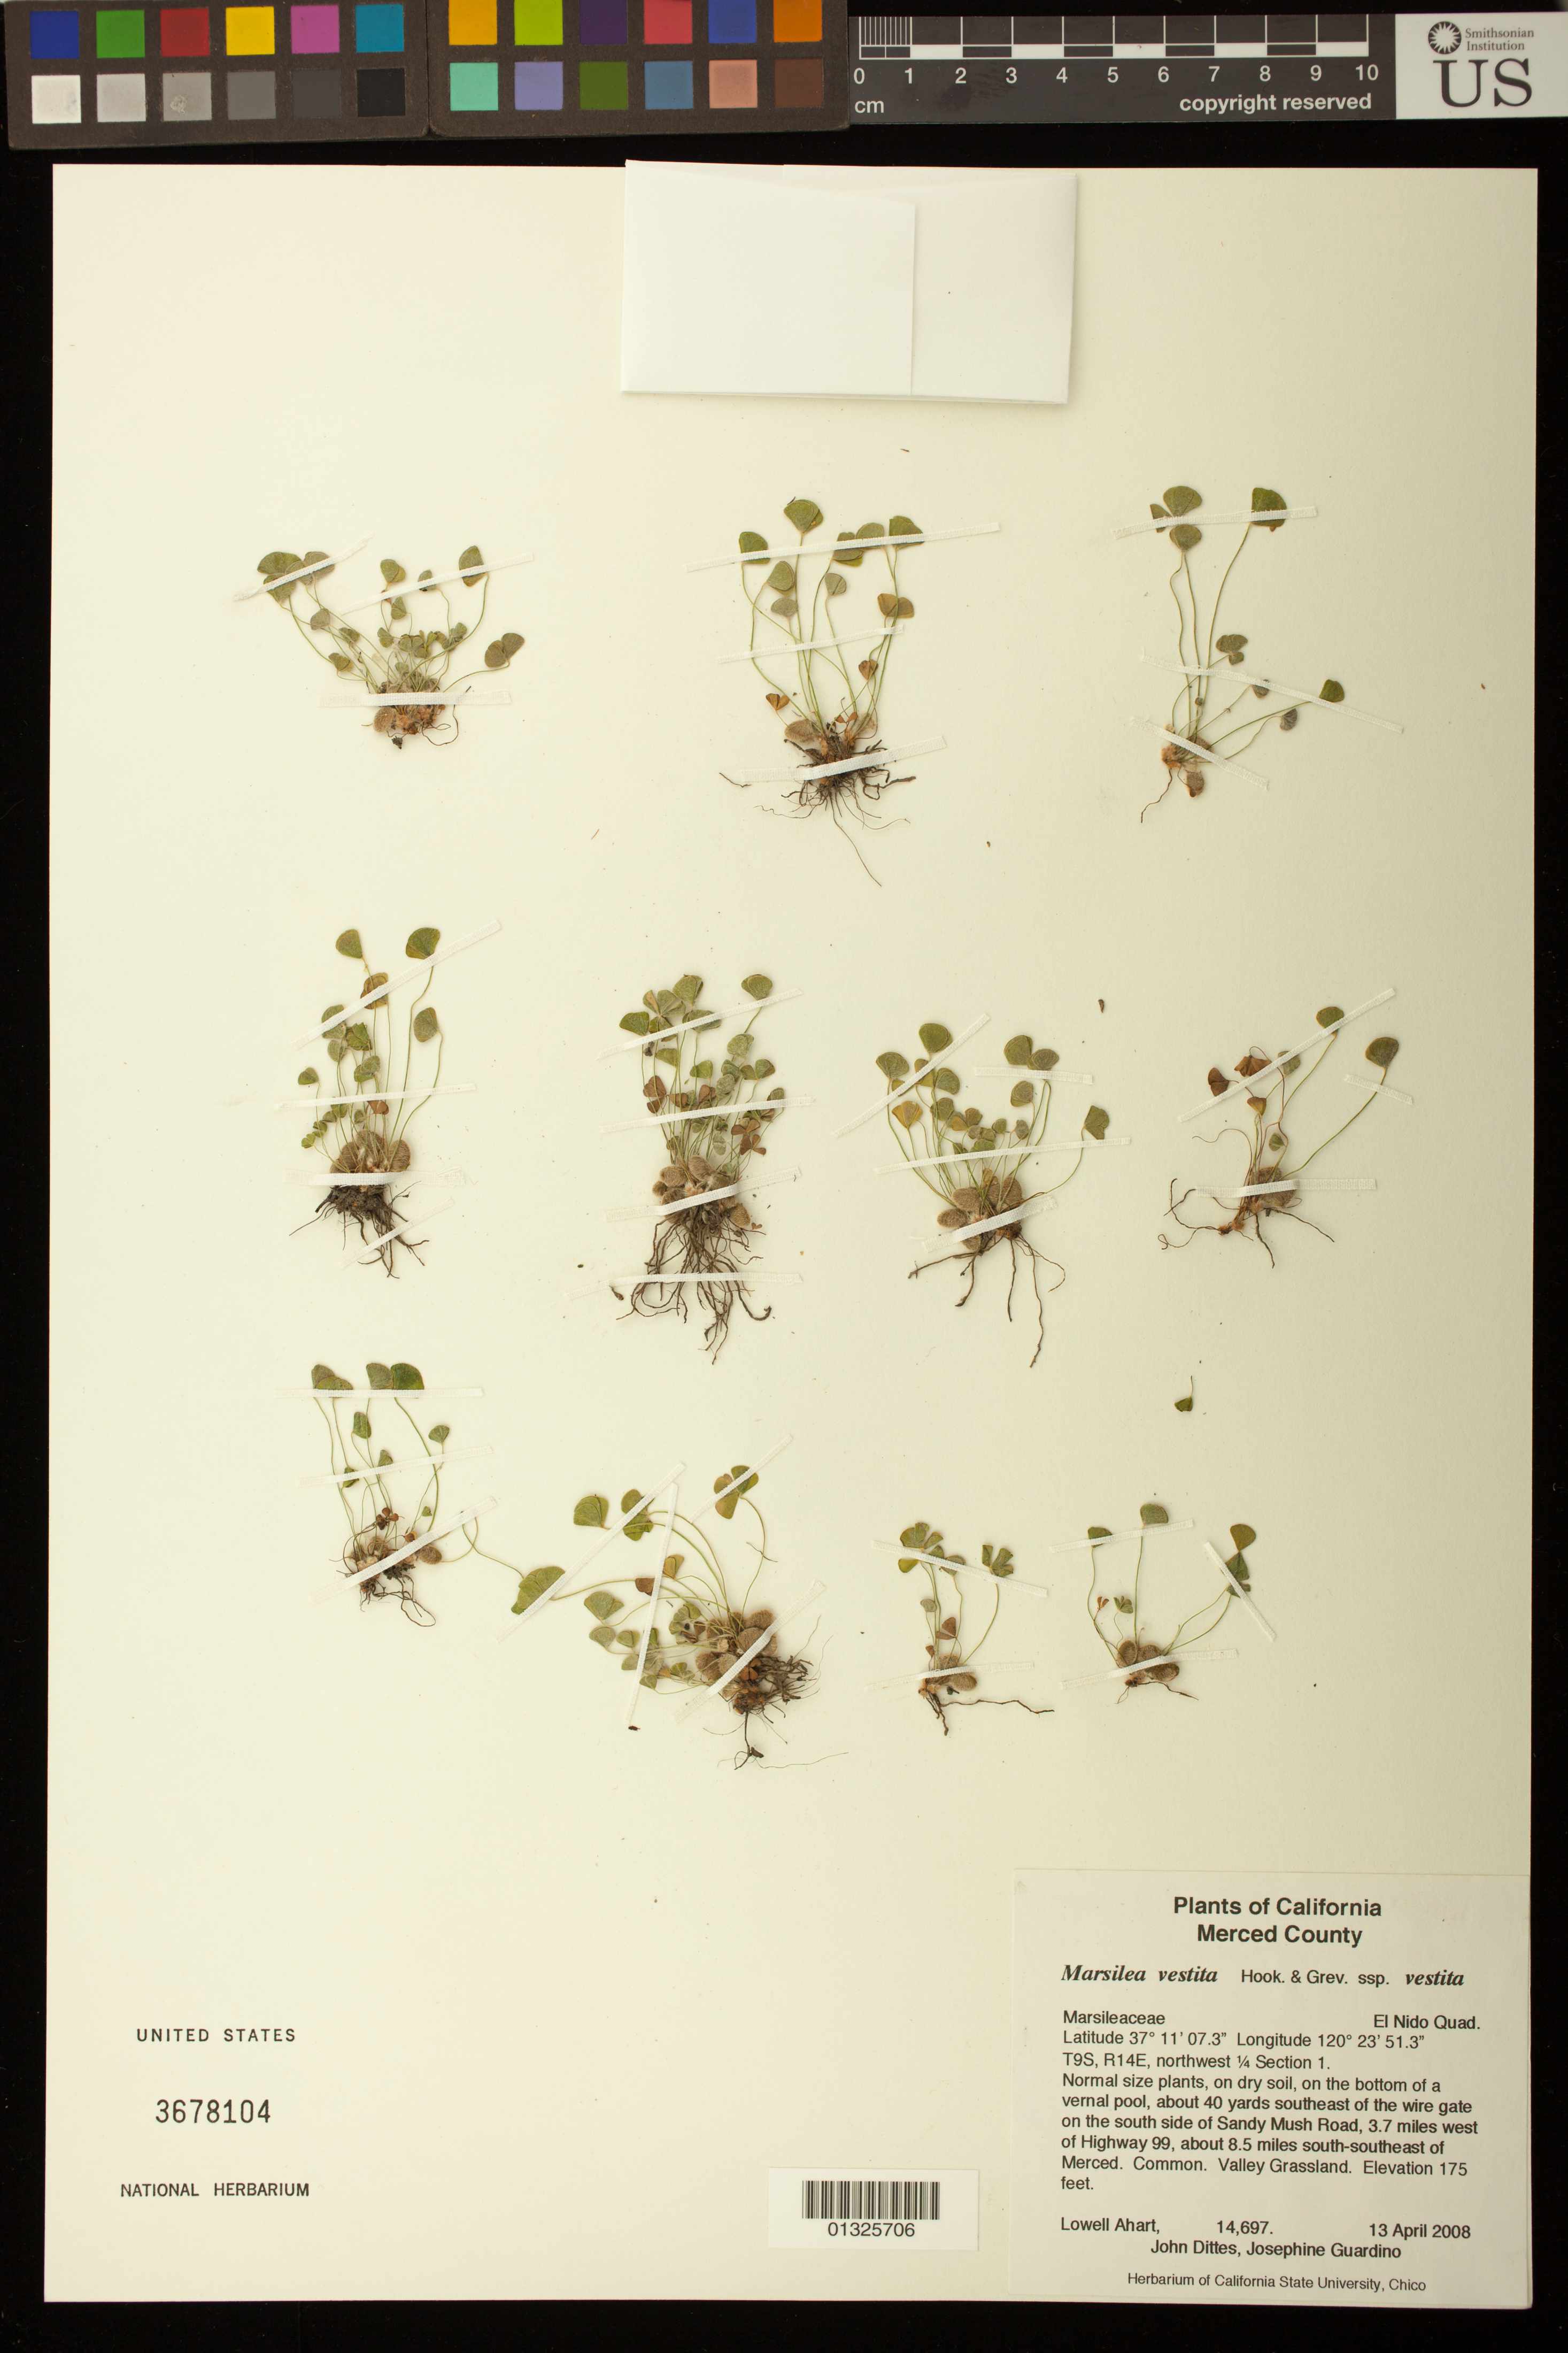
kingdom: Plantae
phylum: Tracheophyta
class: Polypodiopsida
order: Salviniales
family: Marsileaceae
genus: Marsilea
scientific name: Marsilea vestita subsp. vestita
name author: Hook. & Grev.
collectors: L. Ahart, J. Dittes & J. Guardino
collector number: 14697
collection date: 2008-04-13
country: United States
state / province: California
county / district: Merced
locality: About 40 yards southeast of the wire gate on the south side of Sandy Mush Road, 3.7 miles west of Highway 99, about 8.5 miles south-southeast of Merced.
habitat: Valley Grassland.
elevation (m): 53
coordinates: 37 11 07.3, 120 23 51.3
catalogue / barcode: US 3678104